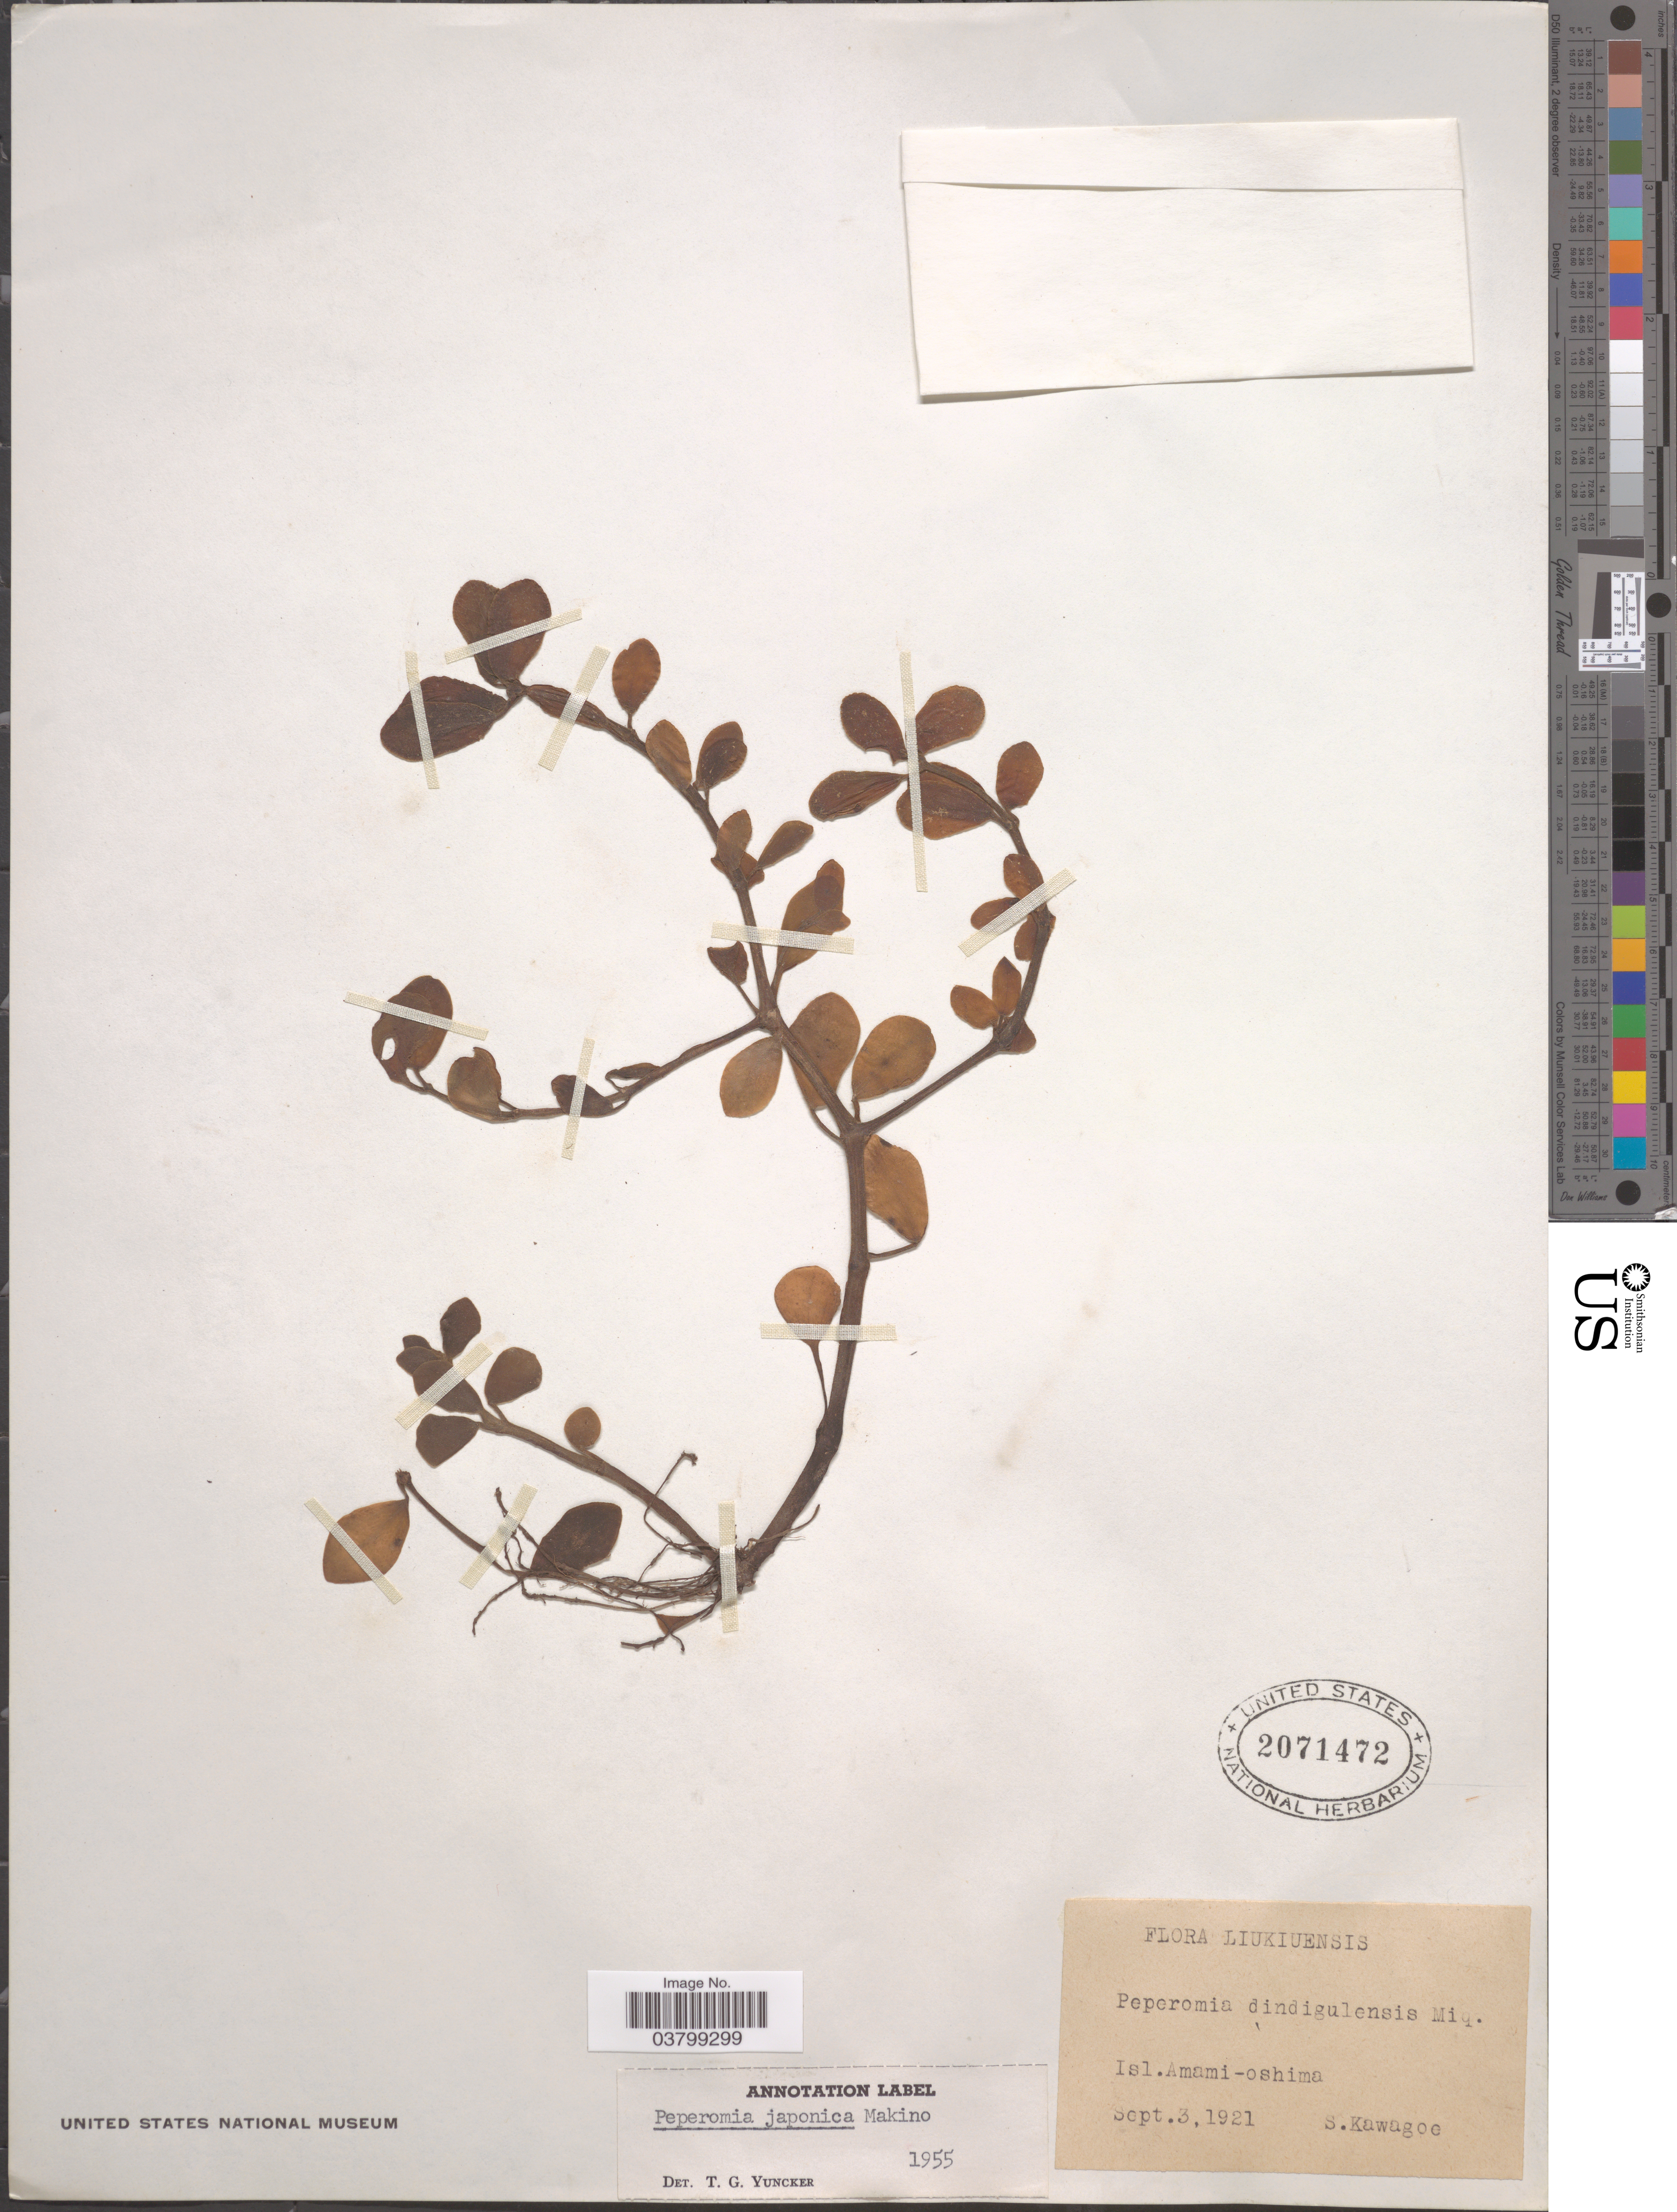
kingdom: Plantae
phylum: Tracheophyta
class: Magnoliopsida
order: Piperales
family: Piperaceae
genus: Peperomia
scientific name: Peperomia japonica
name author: Makino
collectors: S. Kawagoe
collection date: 1921-09-03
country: Japan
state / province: Okinawa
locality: Liukiuensis. Isl. Amami - Oshima.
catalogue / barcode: US 2071472